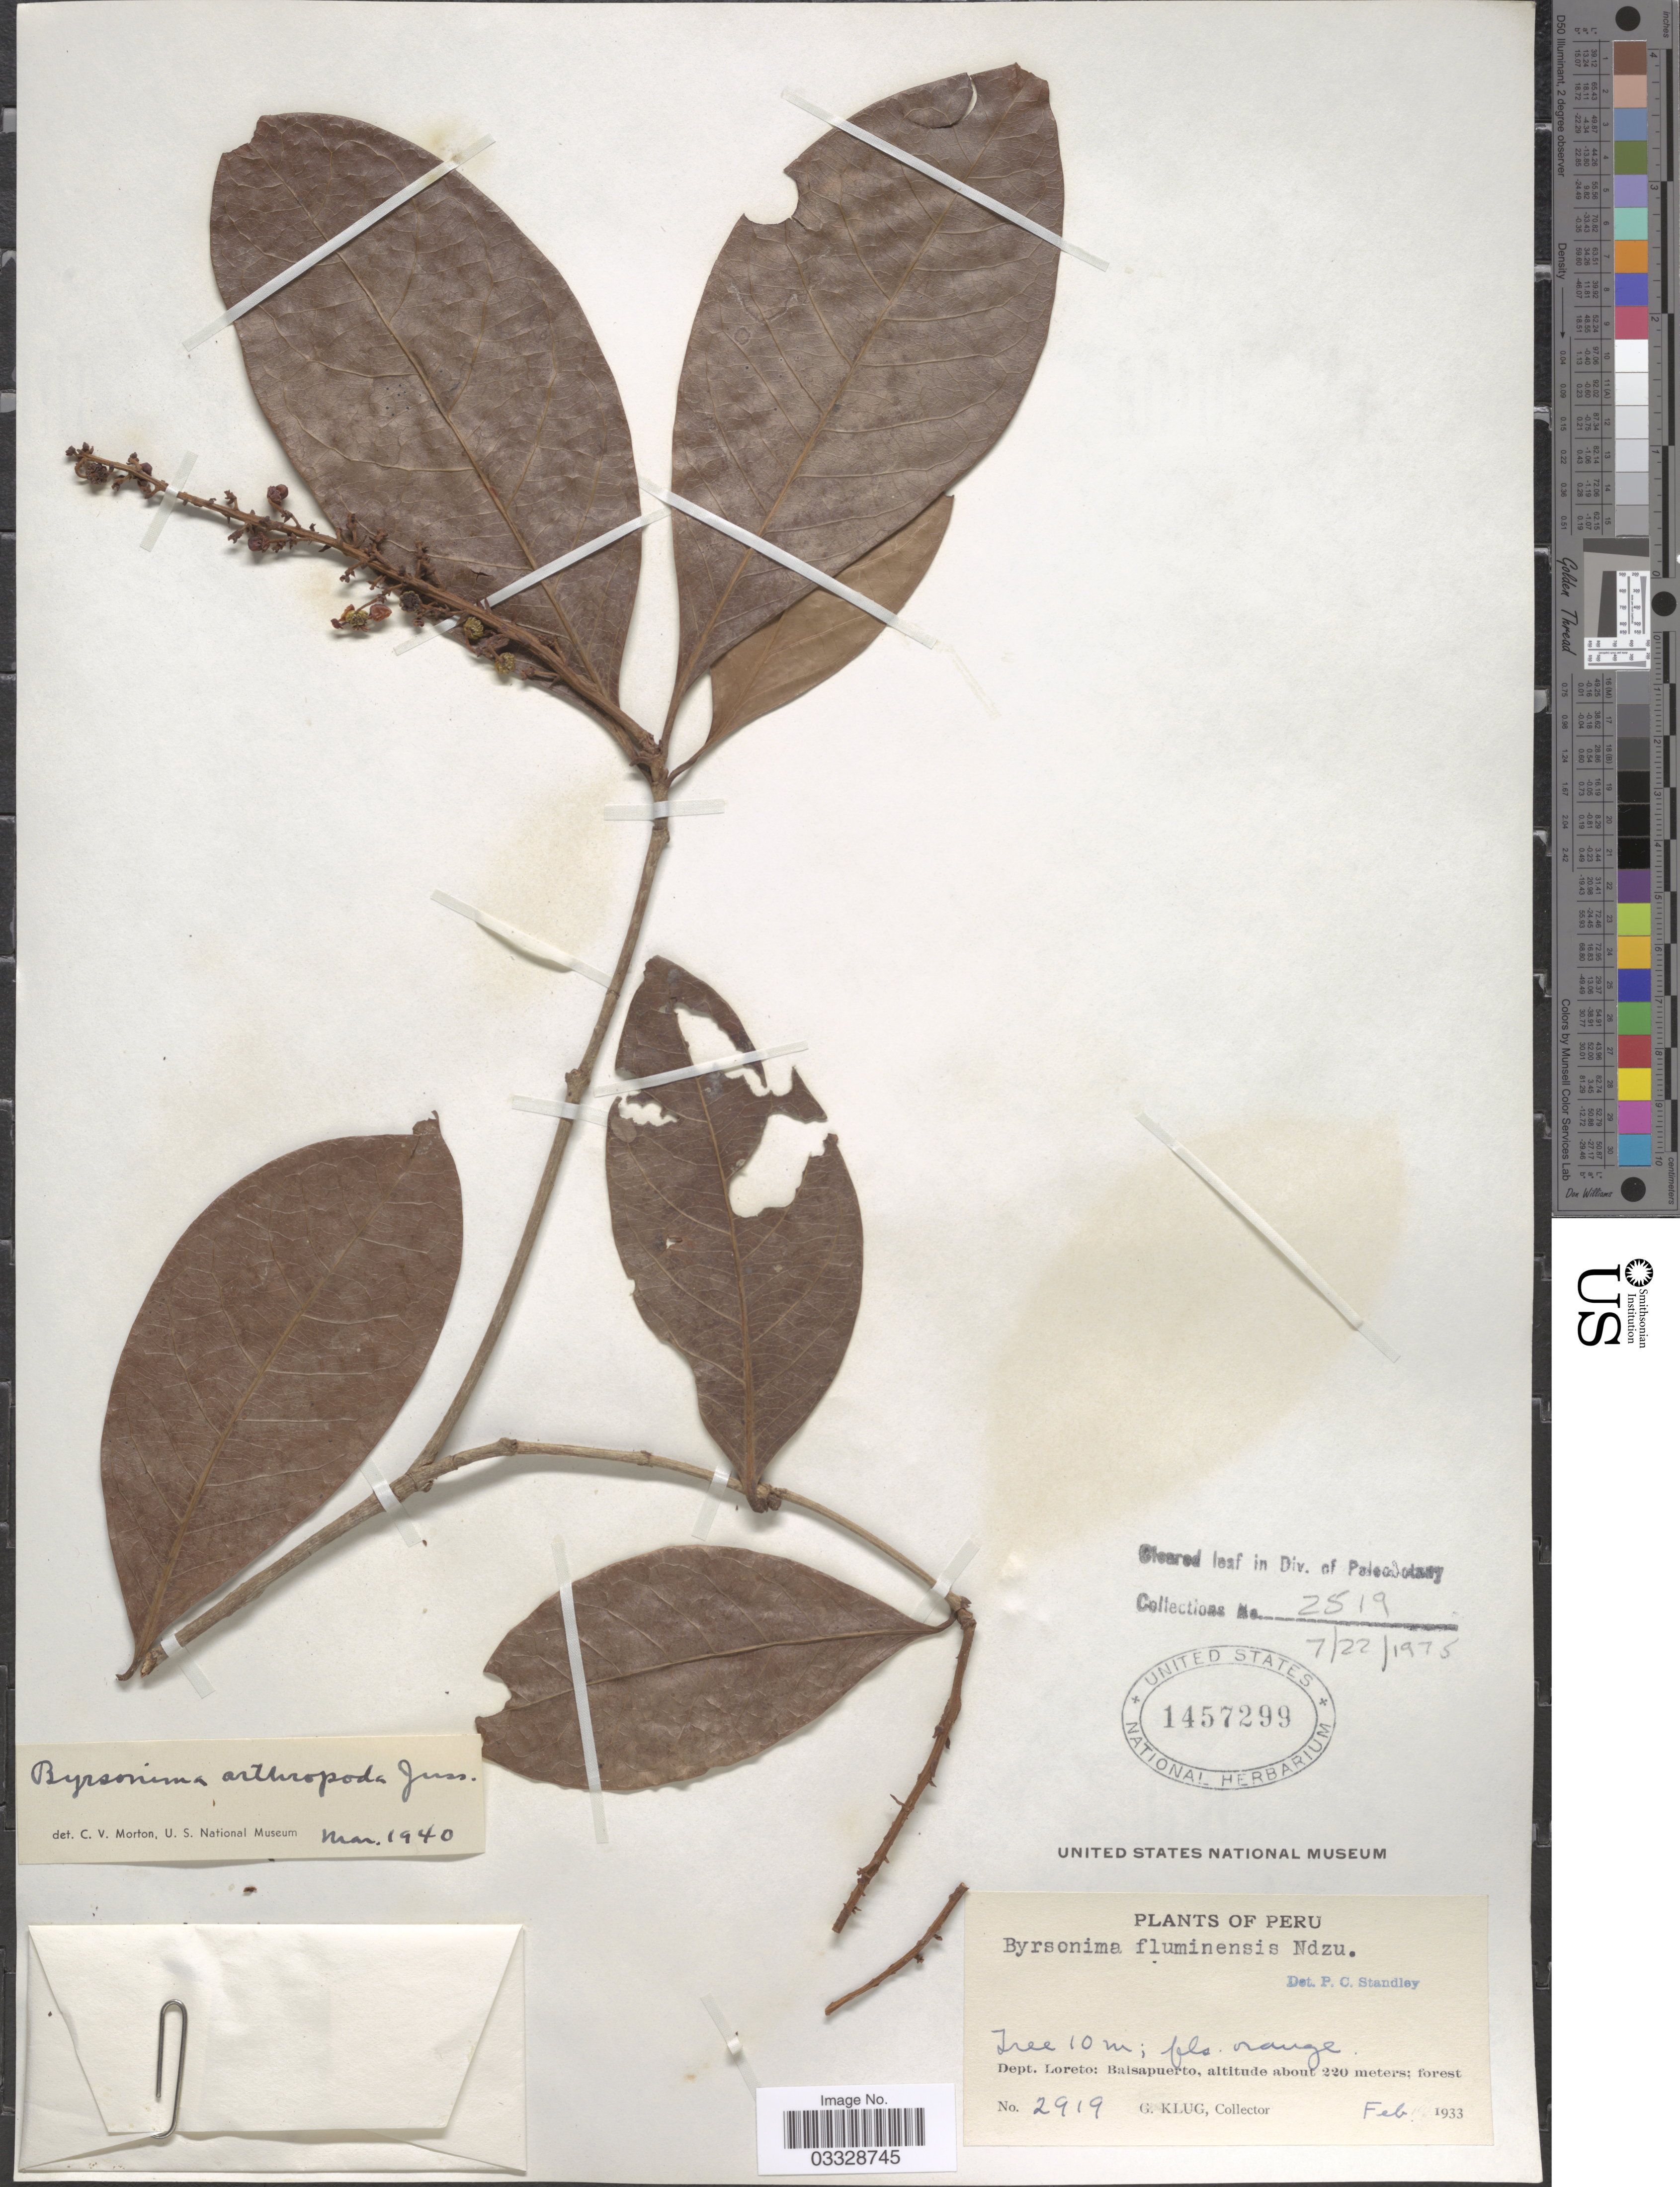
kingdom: Plantae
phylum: Tracheophyta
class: Magnoliopsida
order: Malpighiales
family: Malpighiaceae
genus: Byrsonima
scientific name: Byrsonima arthropoda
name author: A. Juss.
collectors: G. Klug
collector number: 2919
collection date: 1933-02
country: Peru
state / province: Loreto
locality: Dept. Loreto: Balsapuerto.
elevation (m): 220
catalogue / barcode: US 1457299